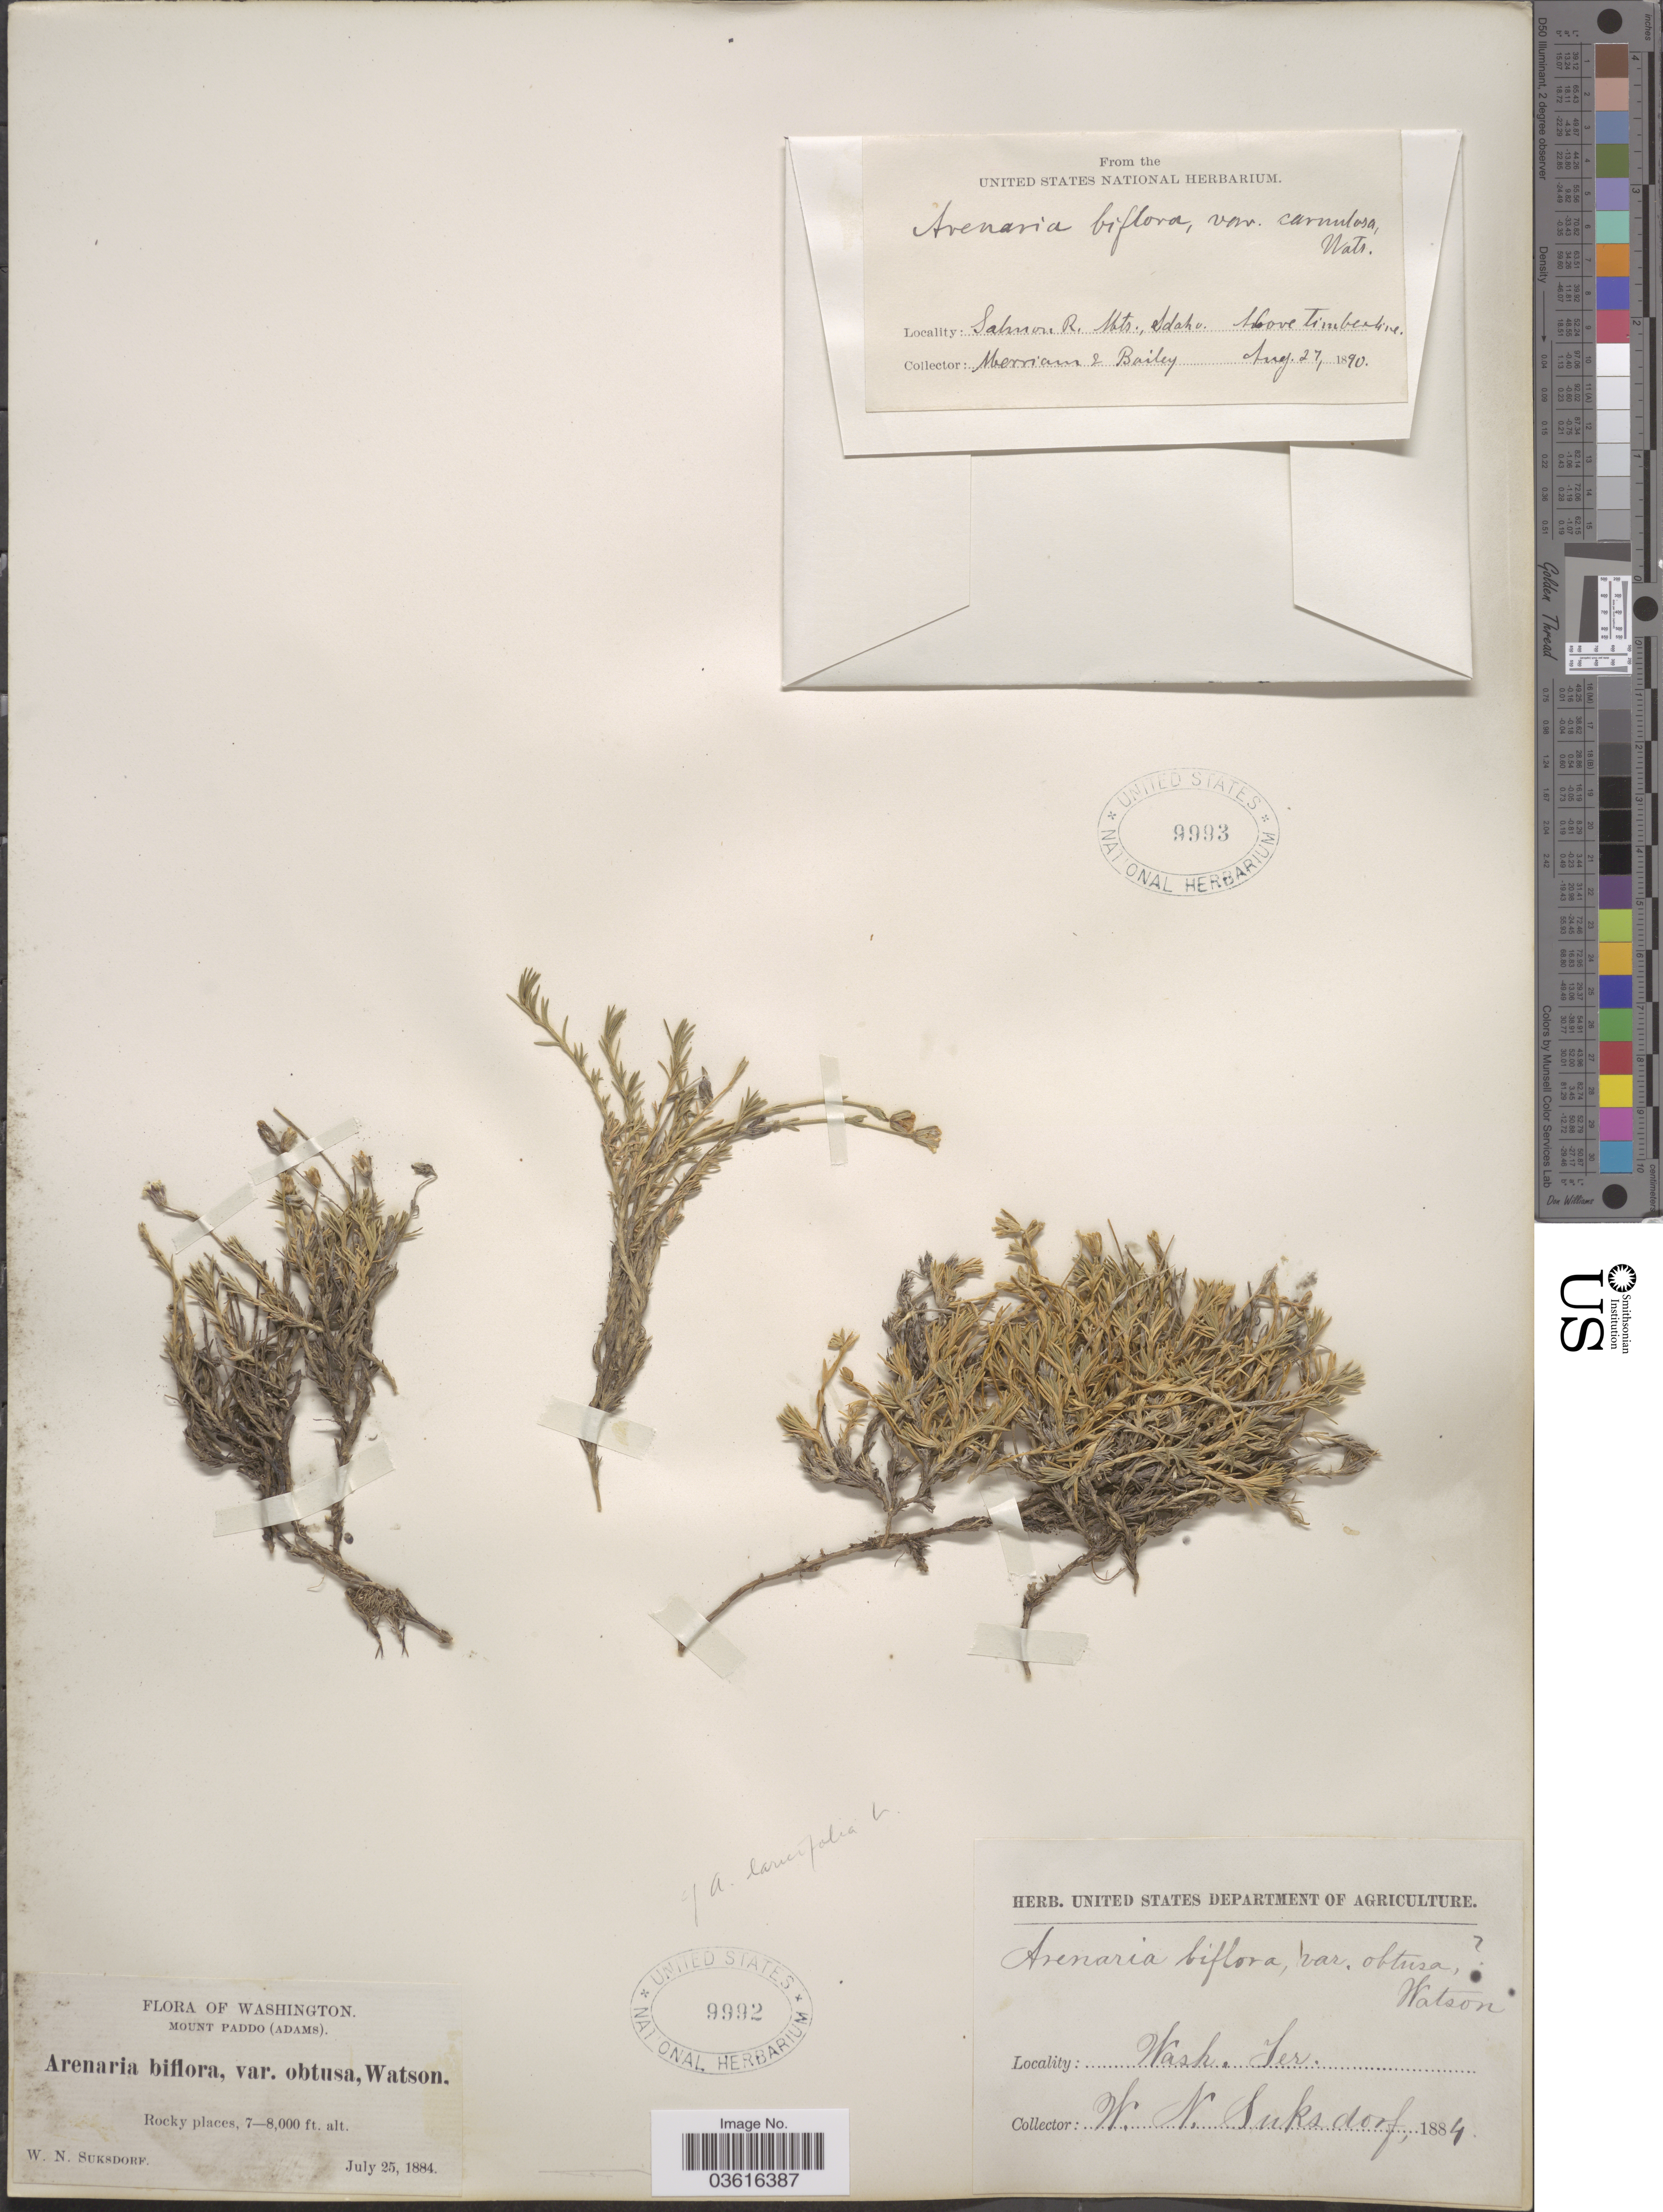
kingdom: Plantae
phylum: Tracheophyta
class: Magnoliopsida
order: Caryophyllales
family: Caryophyllaceae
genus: Cherleria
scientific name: Cherleria obtusiloba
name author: (Rydb.) A.J. Moore & Dillenb.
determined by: Strong, M. T., (US), Smithsonian Institution - National Museum of Natural History (UNITED STATES)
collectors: -. Merriam & Bailey, --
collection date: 1890-08-27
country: United States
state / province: Idaho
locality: Salmon R. Mts., Above Timberline.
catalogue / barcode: US 9993